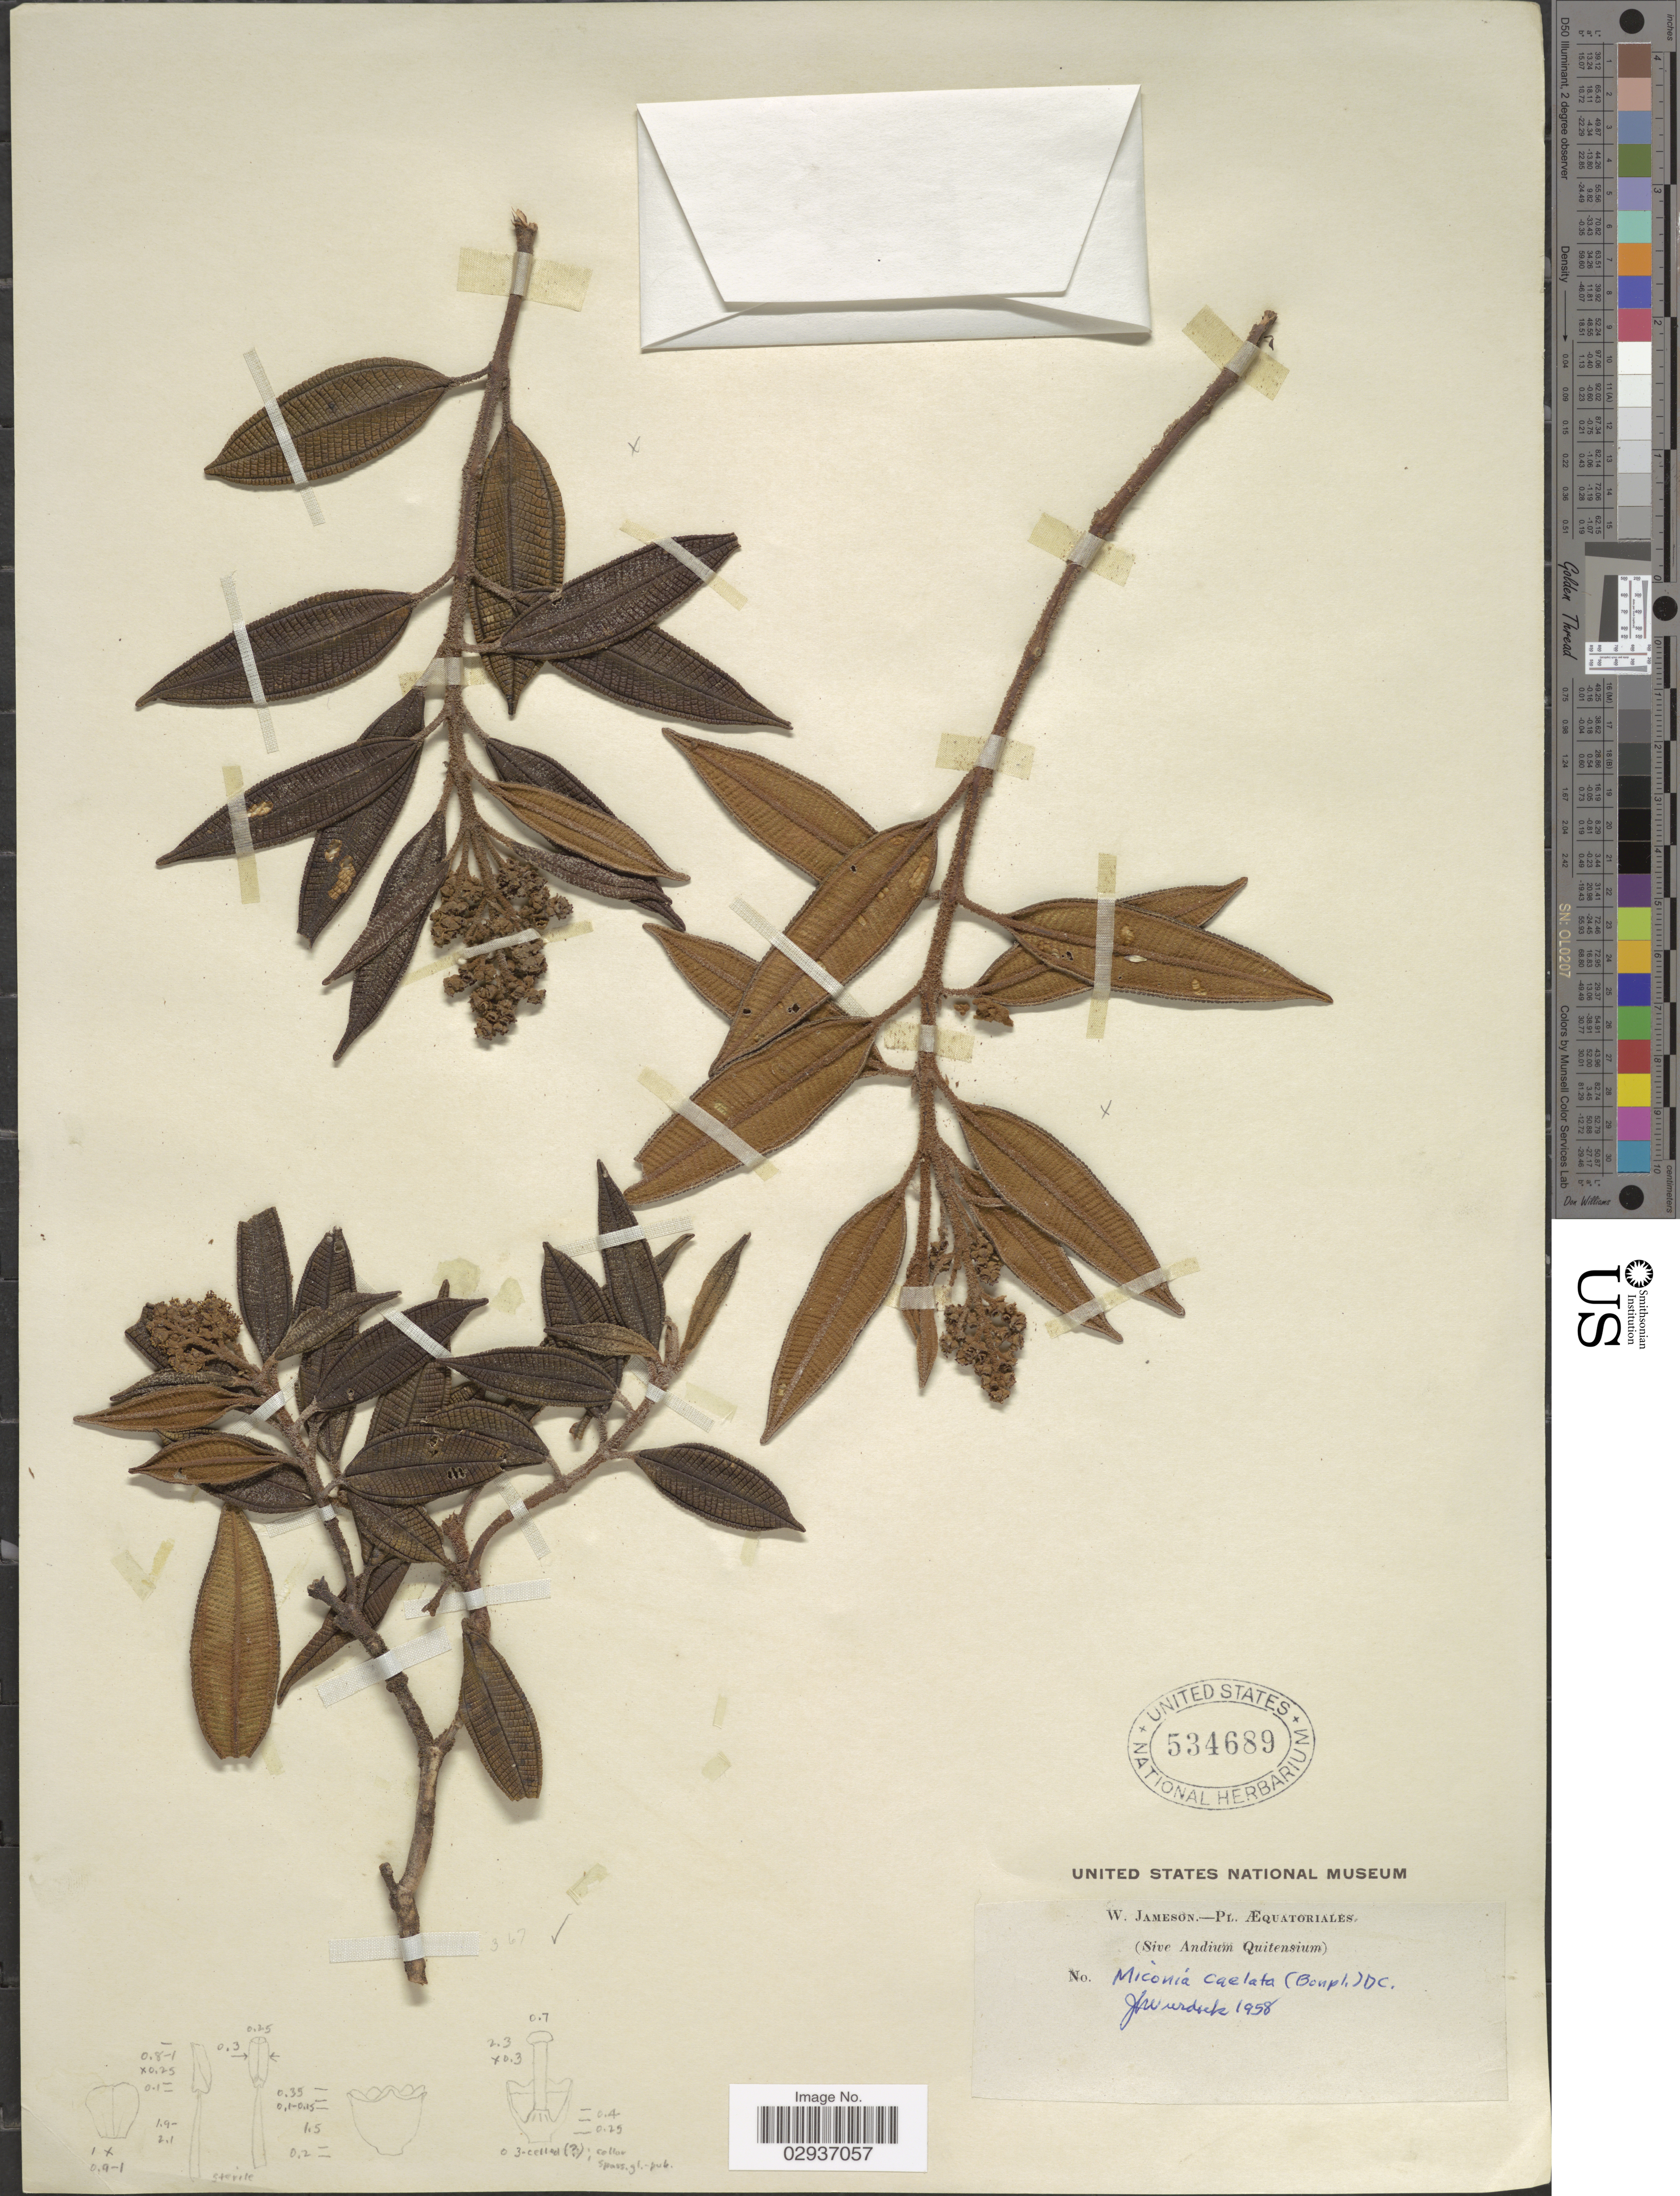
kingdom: Plantae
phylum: Tracheophyta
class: Magnoliopsida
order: Myrtales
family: Melastomataceae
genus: Miconia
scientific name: Miconia caelata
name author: (Bonpl.) DC.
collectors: W. Jameson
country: Ecuador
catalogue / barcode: US 534689